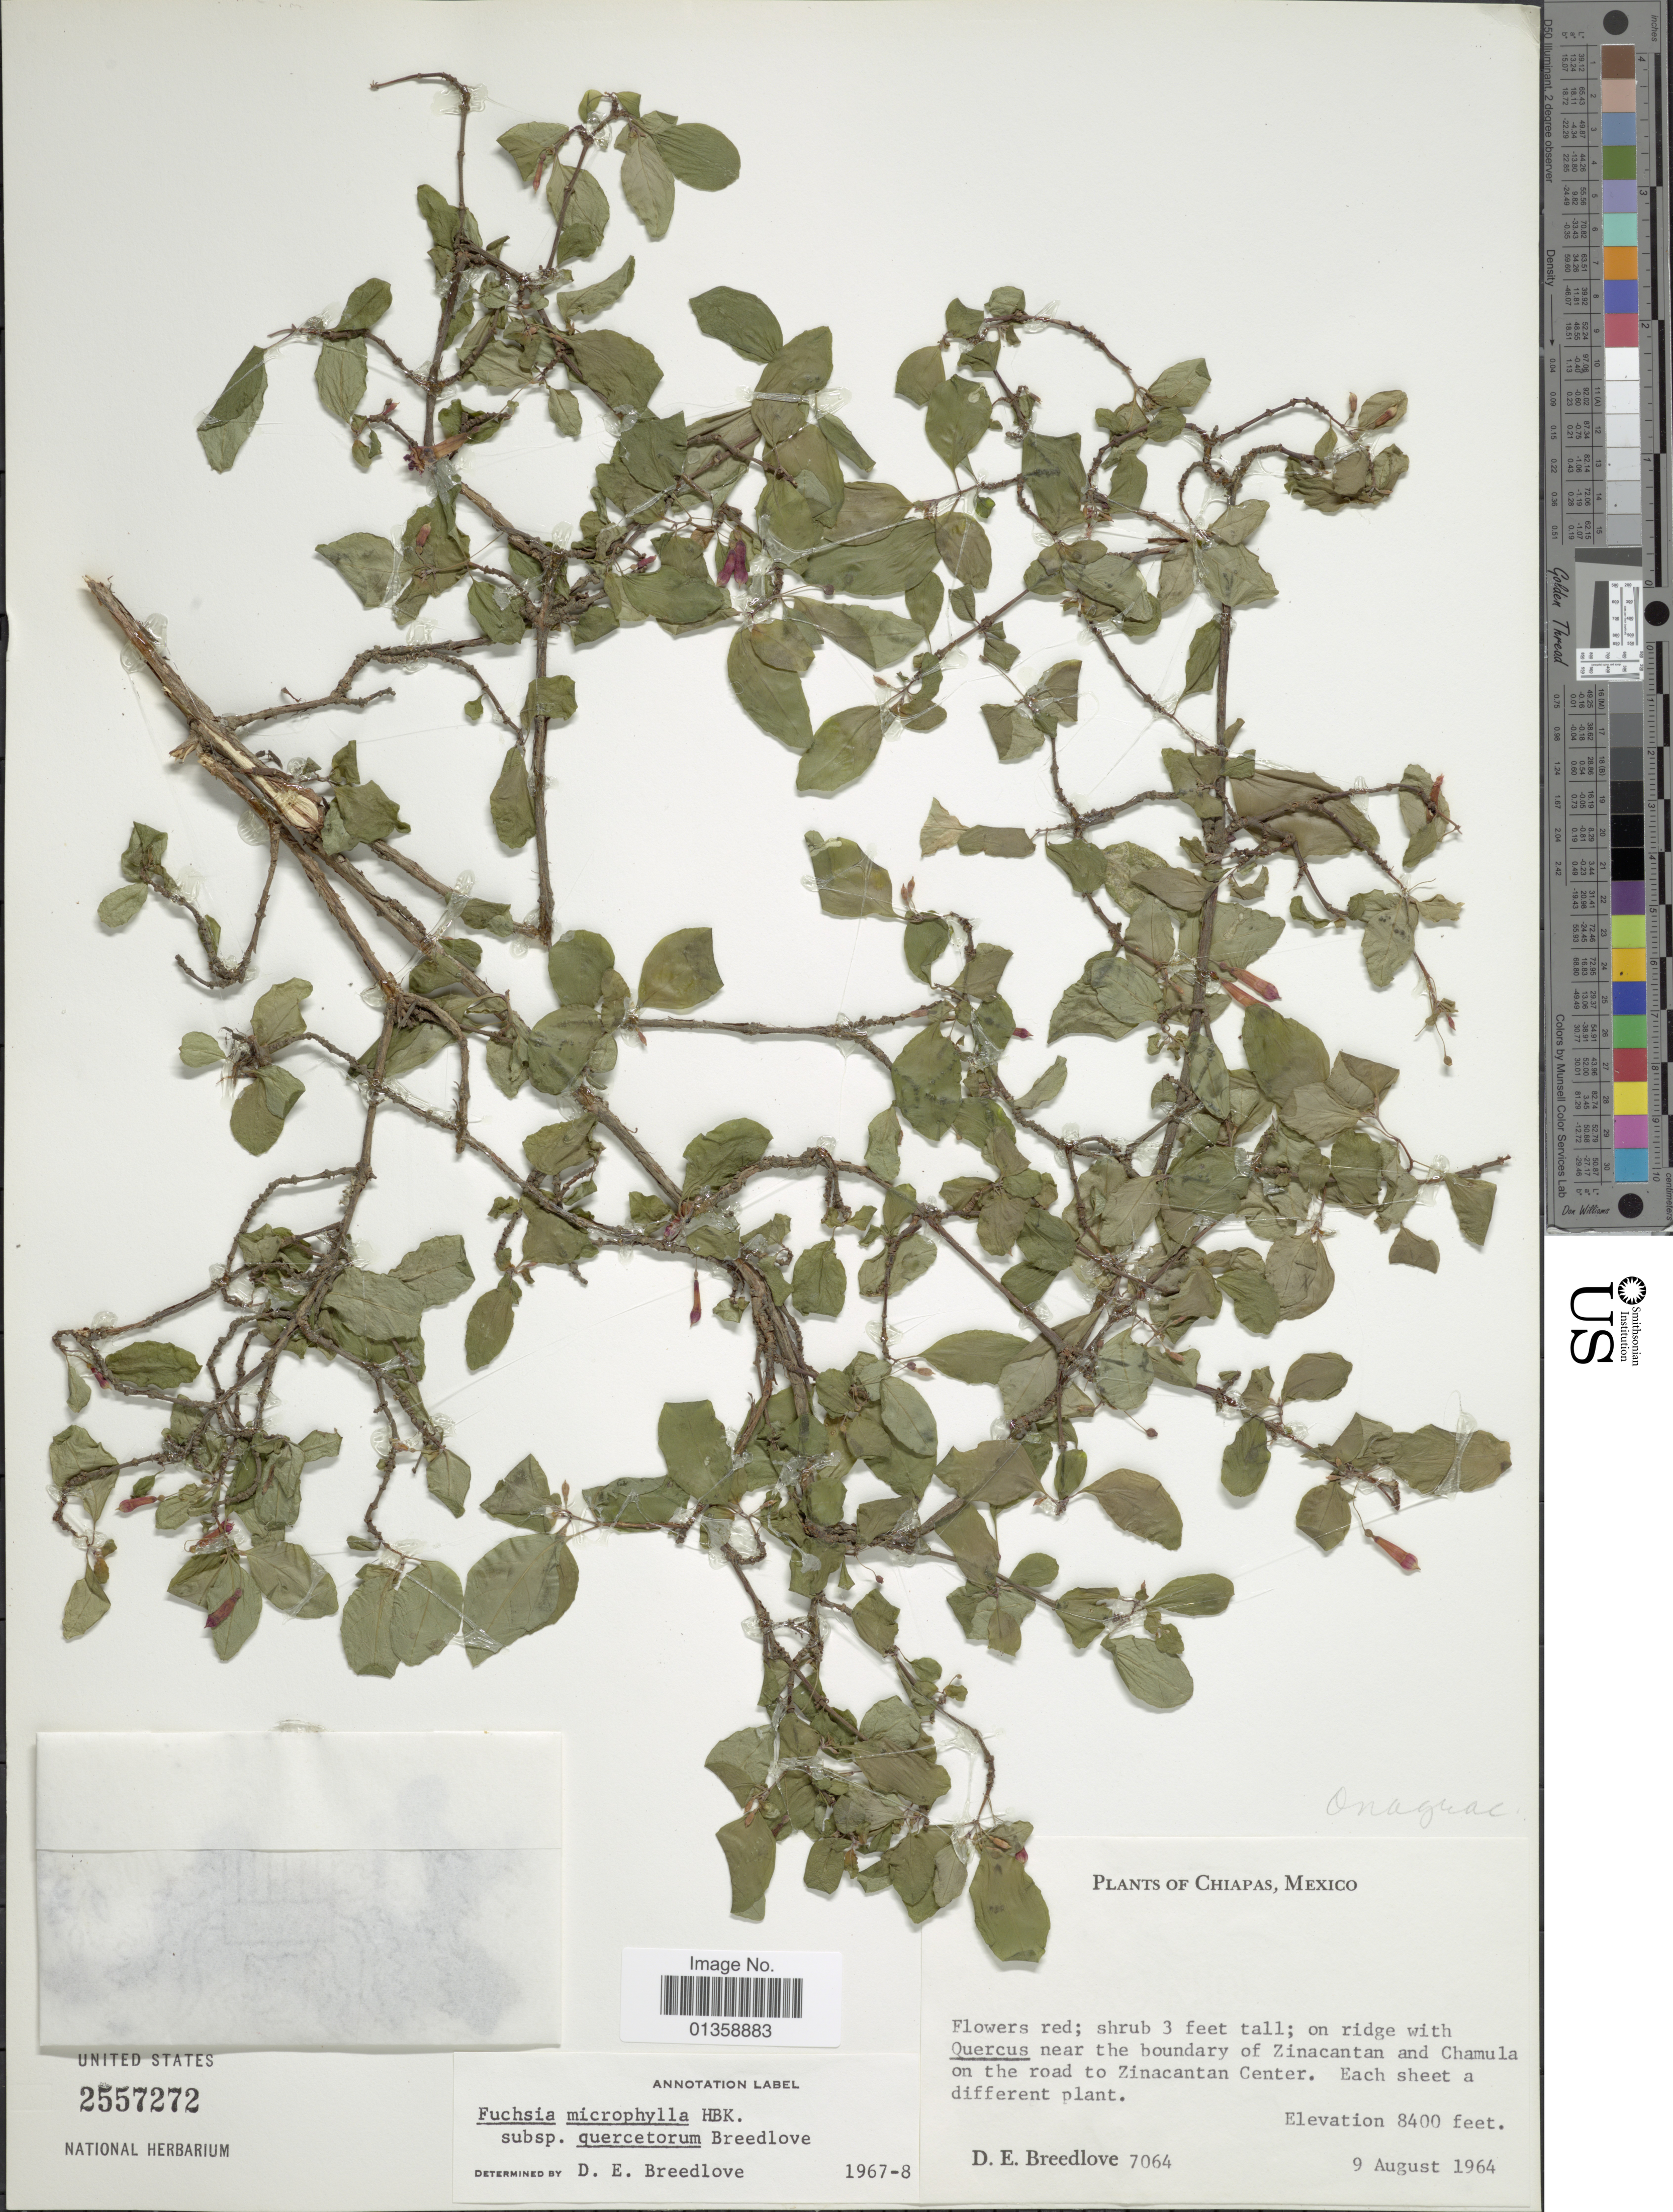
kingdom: Plantae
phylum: Tracheophyta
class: Magnoliopsida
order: Myrtales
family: Onagraceae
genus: Fuchsia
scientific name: Fuchsia microphylla subsp. quercetorum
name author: Breedlove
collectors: D. E. Breedlove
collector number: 7064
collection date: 1964-08-09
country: Mexico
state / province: Chiapas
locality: Near the boundary of Zinacantan and Chamula on the road to Zinacantan Center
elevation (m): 2560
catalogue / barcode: US 2557272